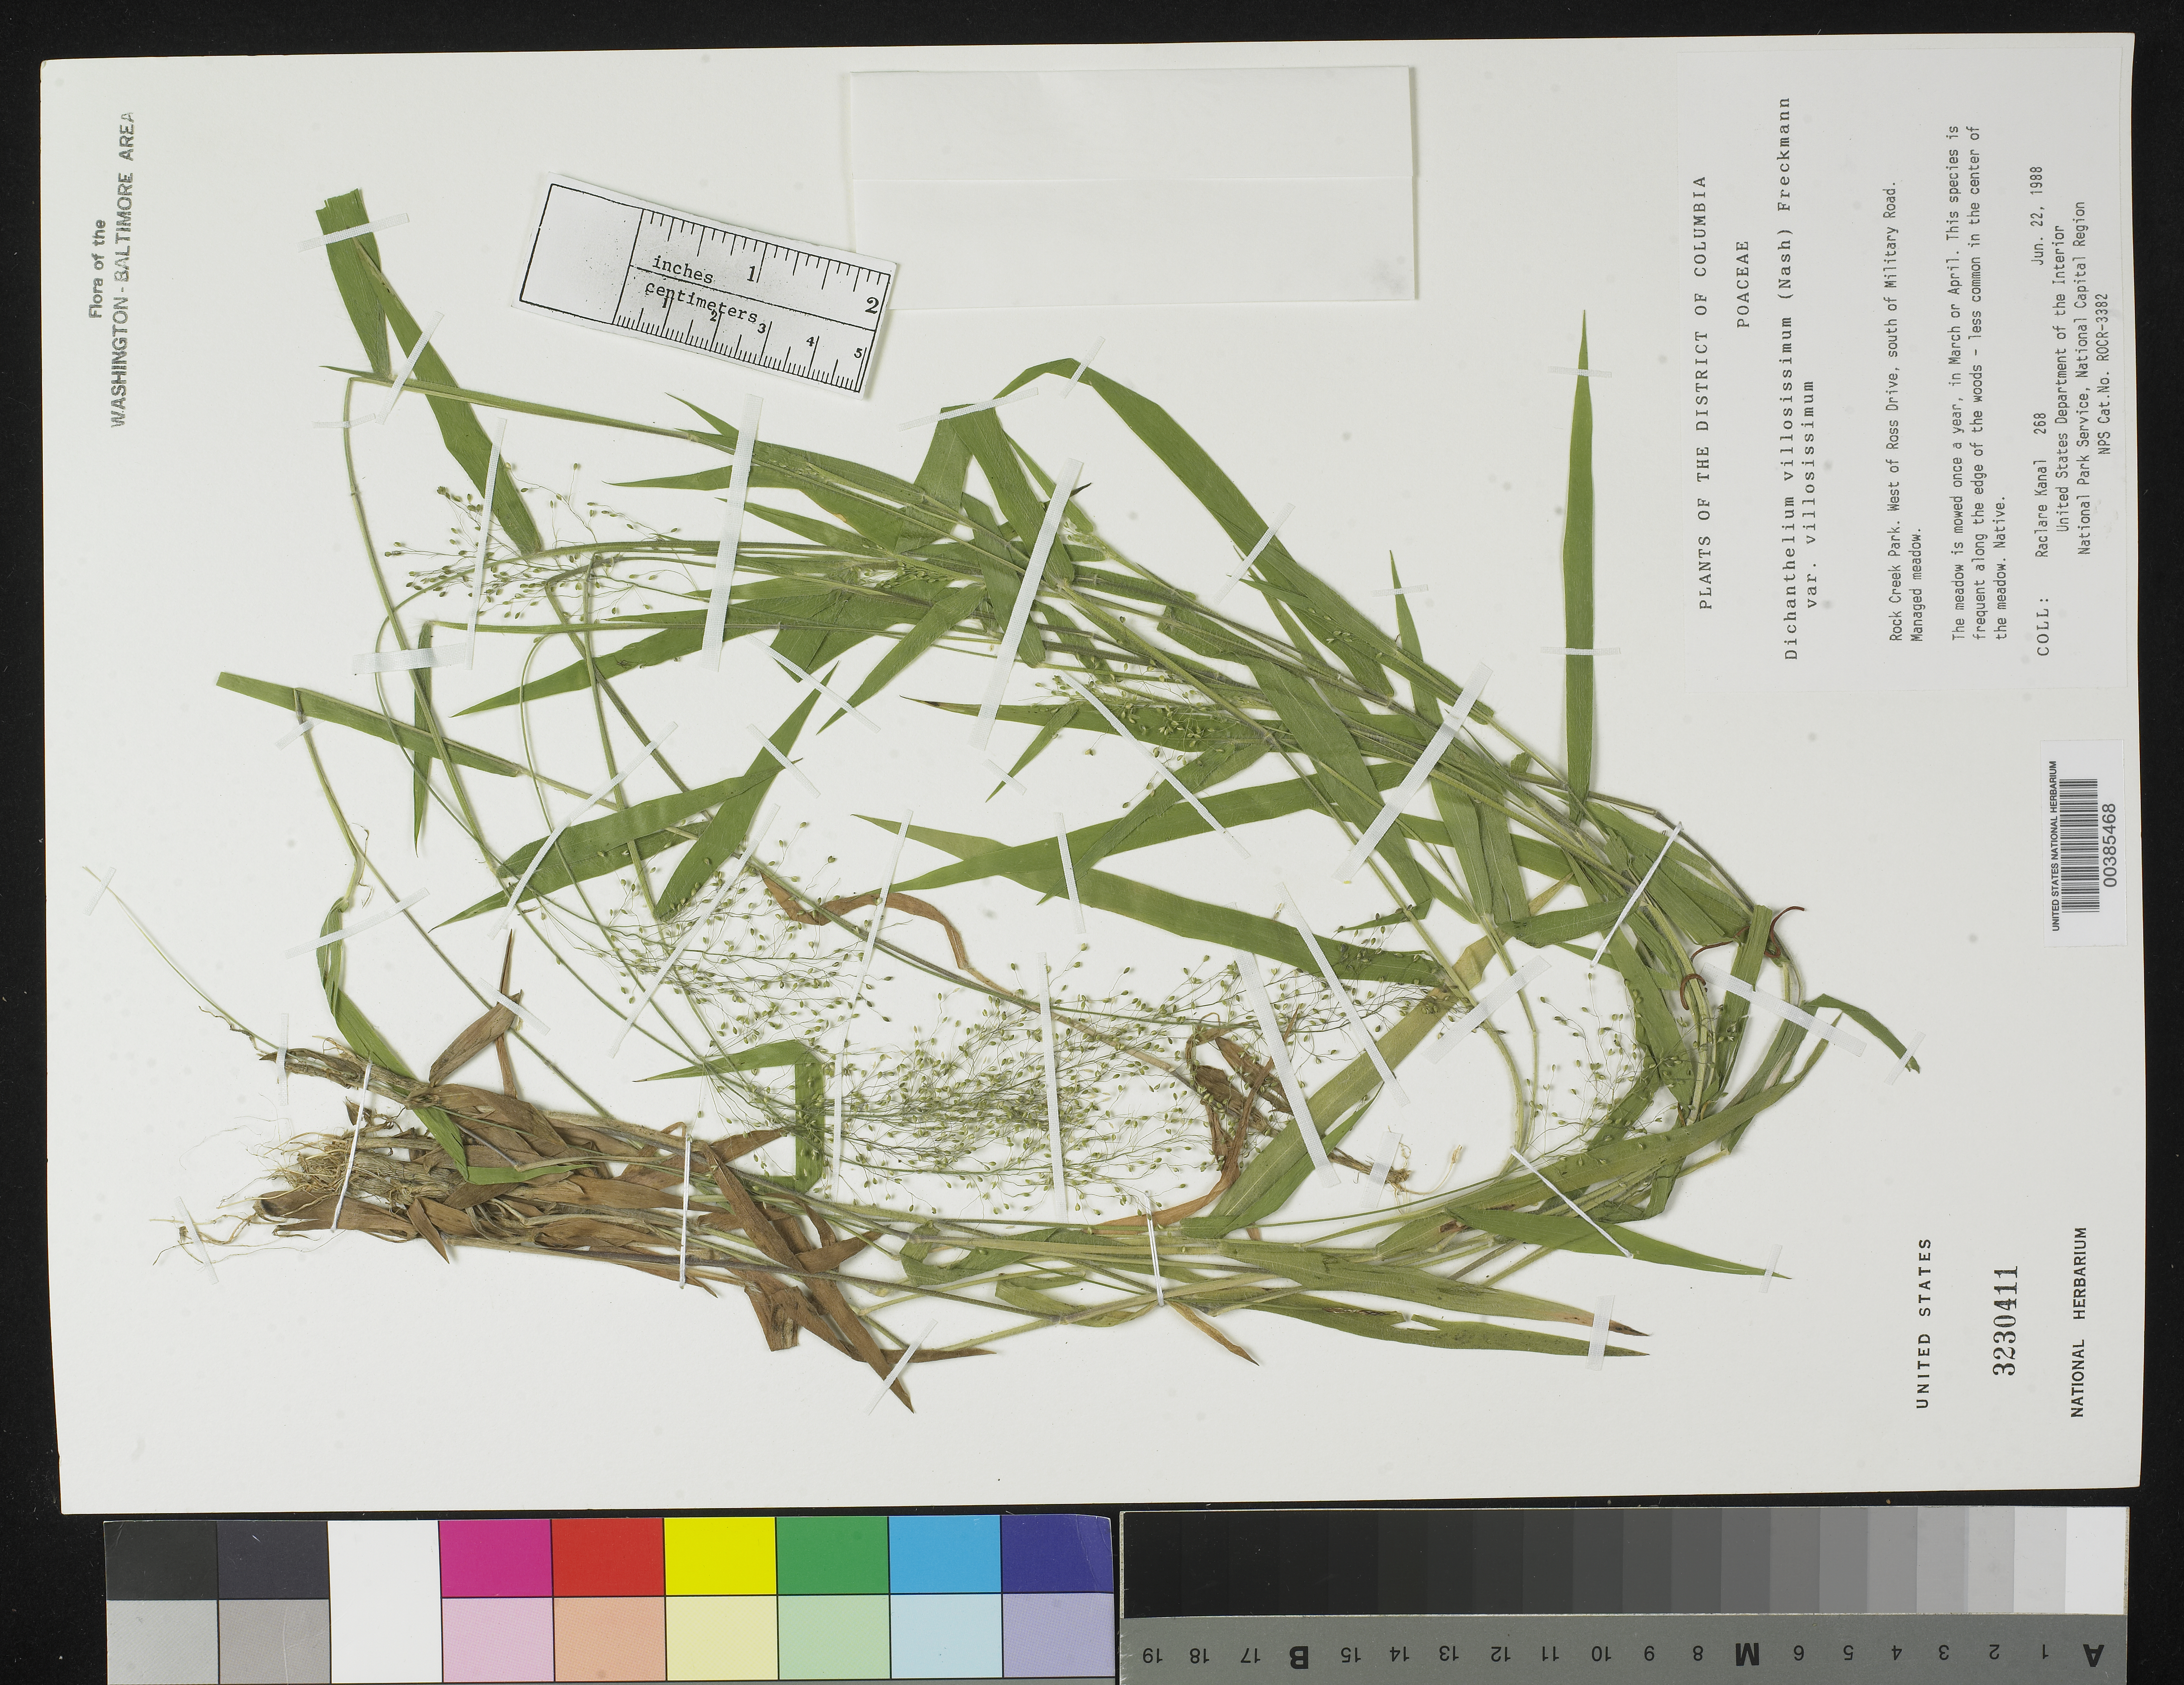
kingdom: Plantae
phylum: Tracheophyta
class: Liliopsida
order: Poales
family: Poaceae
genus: Dichanthelium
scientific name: Dichanthelium ovale subsp. villosissimum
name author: (Nash) Freckmann & Lelong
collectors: R. Kanal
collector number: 268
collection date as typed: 22 Jun 1988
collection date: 1988-06-22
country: United States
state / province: District of Columbia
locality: Rock Creek Park, W of Ross Drive, S of Military road Rock Creek Park and Vicinity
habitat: Managed meadow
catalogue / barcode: US 3230411